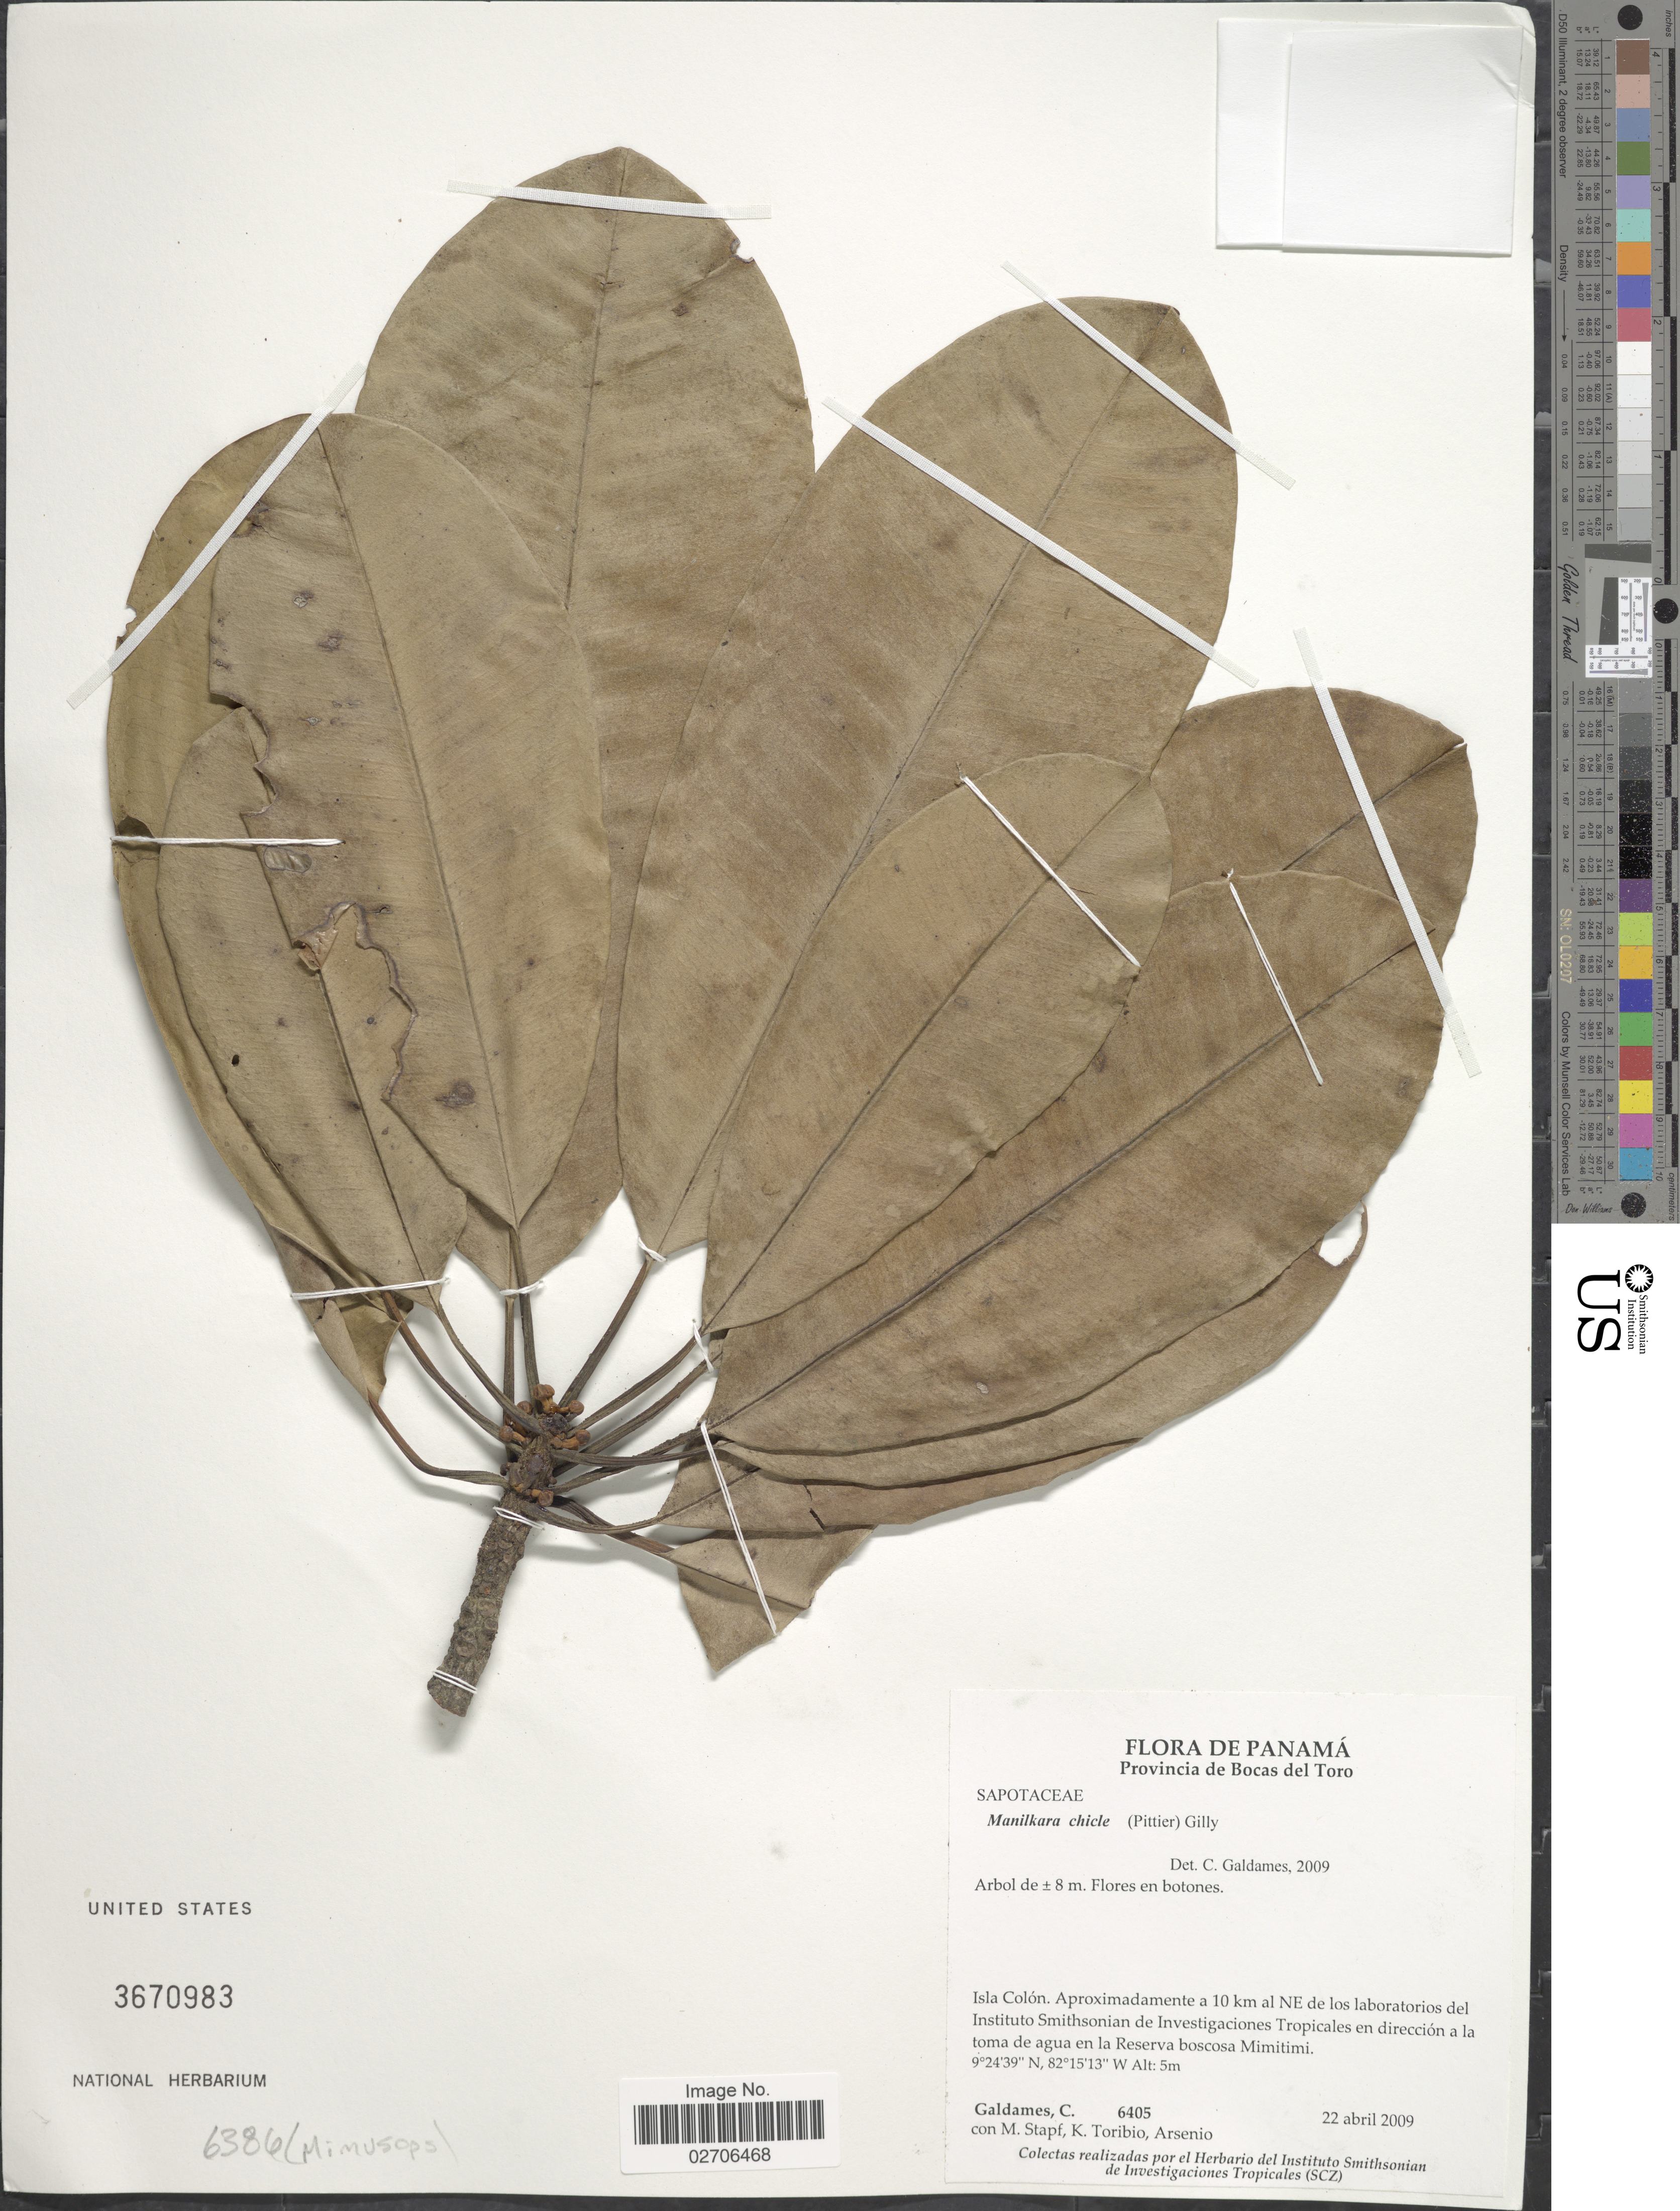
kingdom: Plantae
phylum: Tracheophyta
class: Magnoliopsida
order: Ericales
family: Sapotaceae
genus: Manilkara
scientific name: Manilkara chicle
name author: (Pittier) Gilly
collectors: C. Galdames, M. Stapf, K. Toribio & -. Arsènio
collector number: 6405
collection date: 2009-04-22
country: Panama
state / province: Bocas del Toro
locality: Bocas del Toro, Isla Colon, Aproximadamente a 10 km al NE de los laboratorios del Instituto Smithsonian de Investigaciones Tropicales en direccion a la toma de agua de la Reserva boscosa Mimitimi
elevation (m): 5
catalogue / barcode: US 3670983